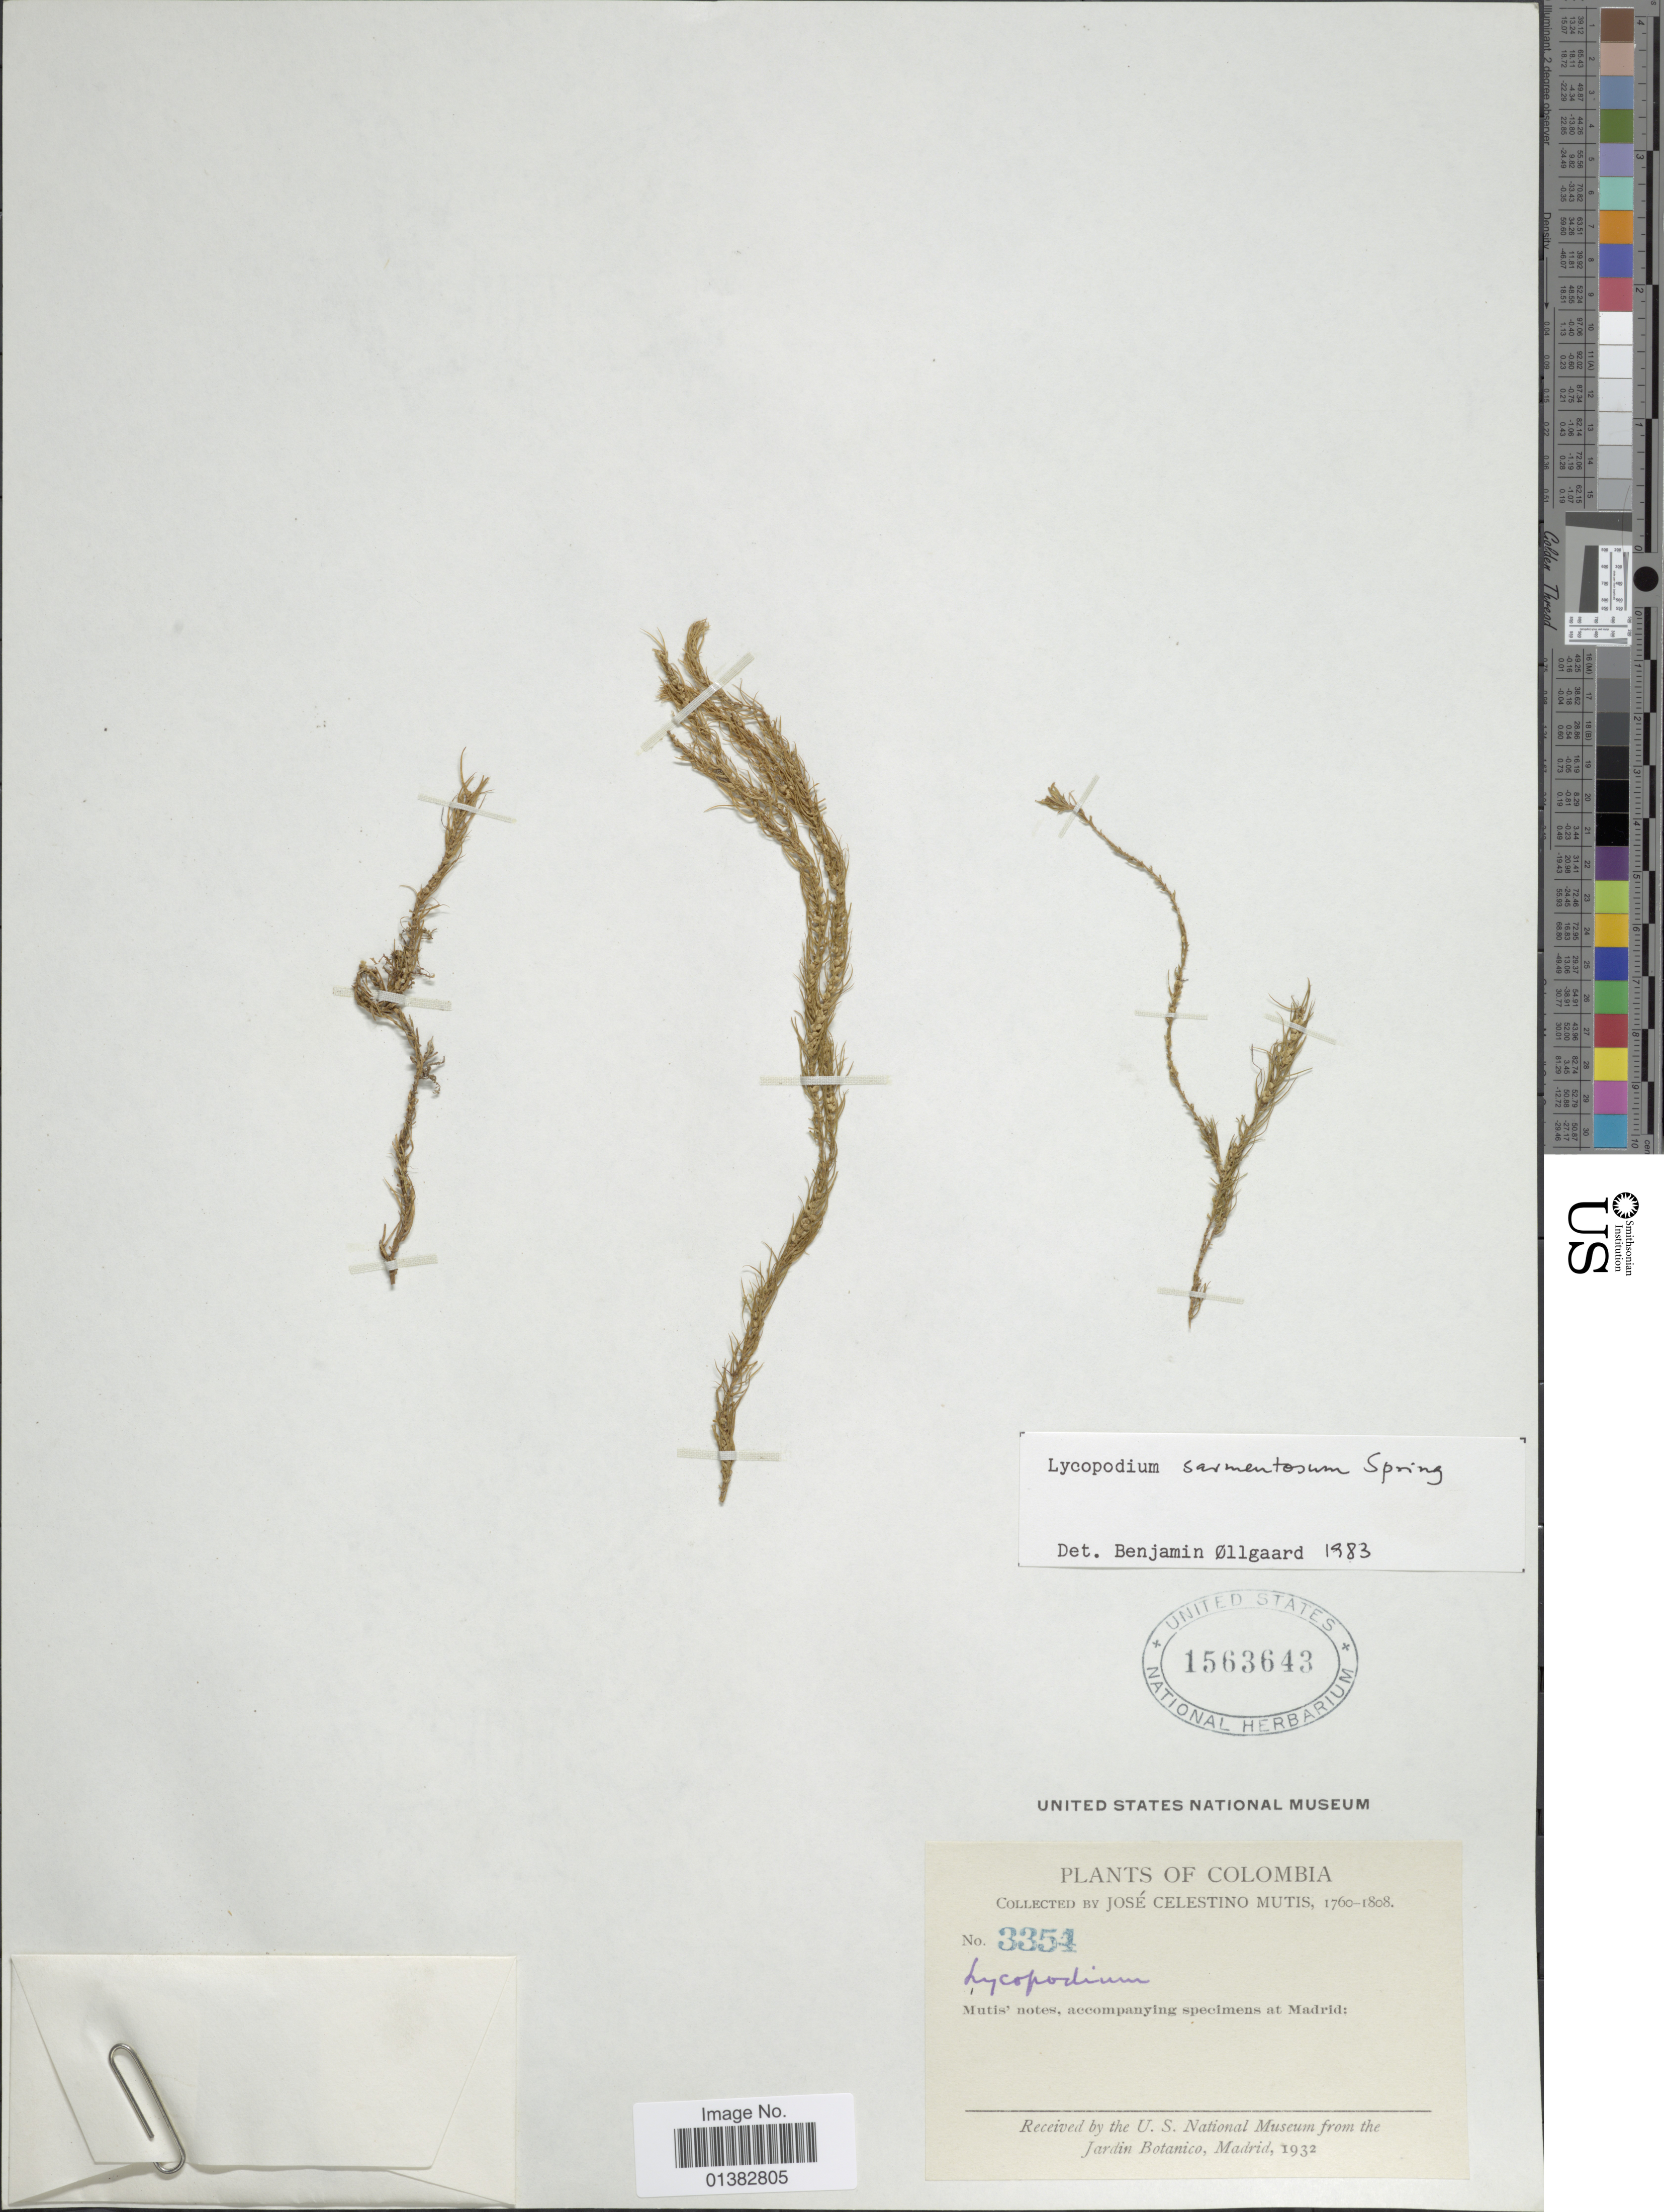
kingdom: Plantae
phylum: Tracheophyta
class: Lycopodiopsida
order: Lycopodiales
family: Lycopodiaceae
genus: Phlegmariurus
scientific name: Phlegmariurus sarmentosus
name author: (Spring) B. Øllg.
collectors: J. C. B. Mutis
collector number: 3354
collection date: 1760/1808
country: Colombia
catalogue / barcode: US 1563643